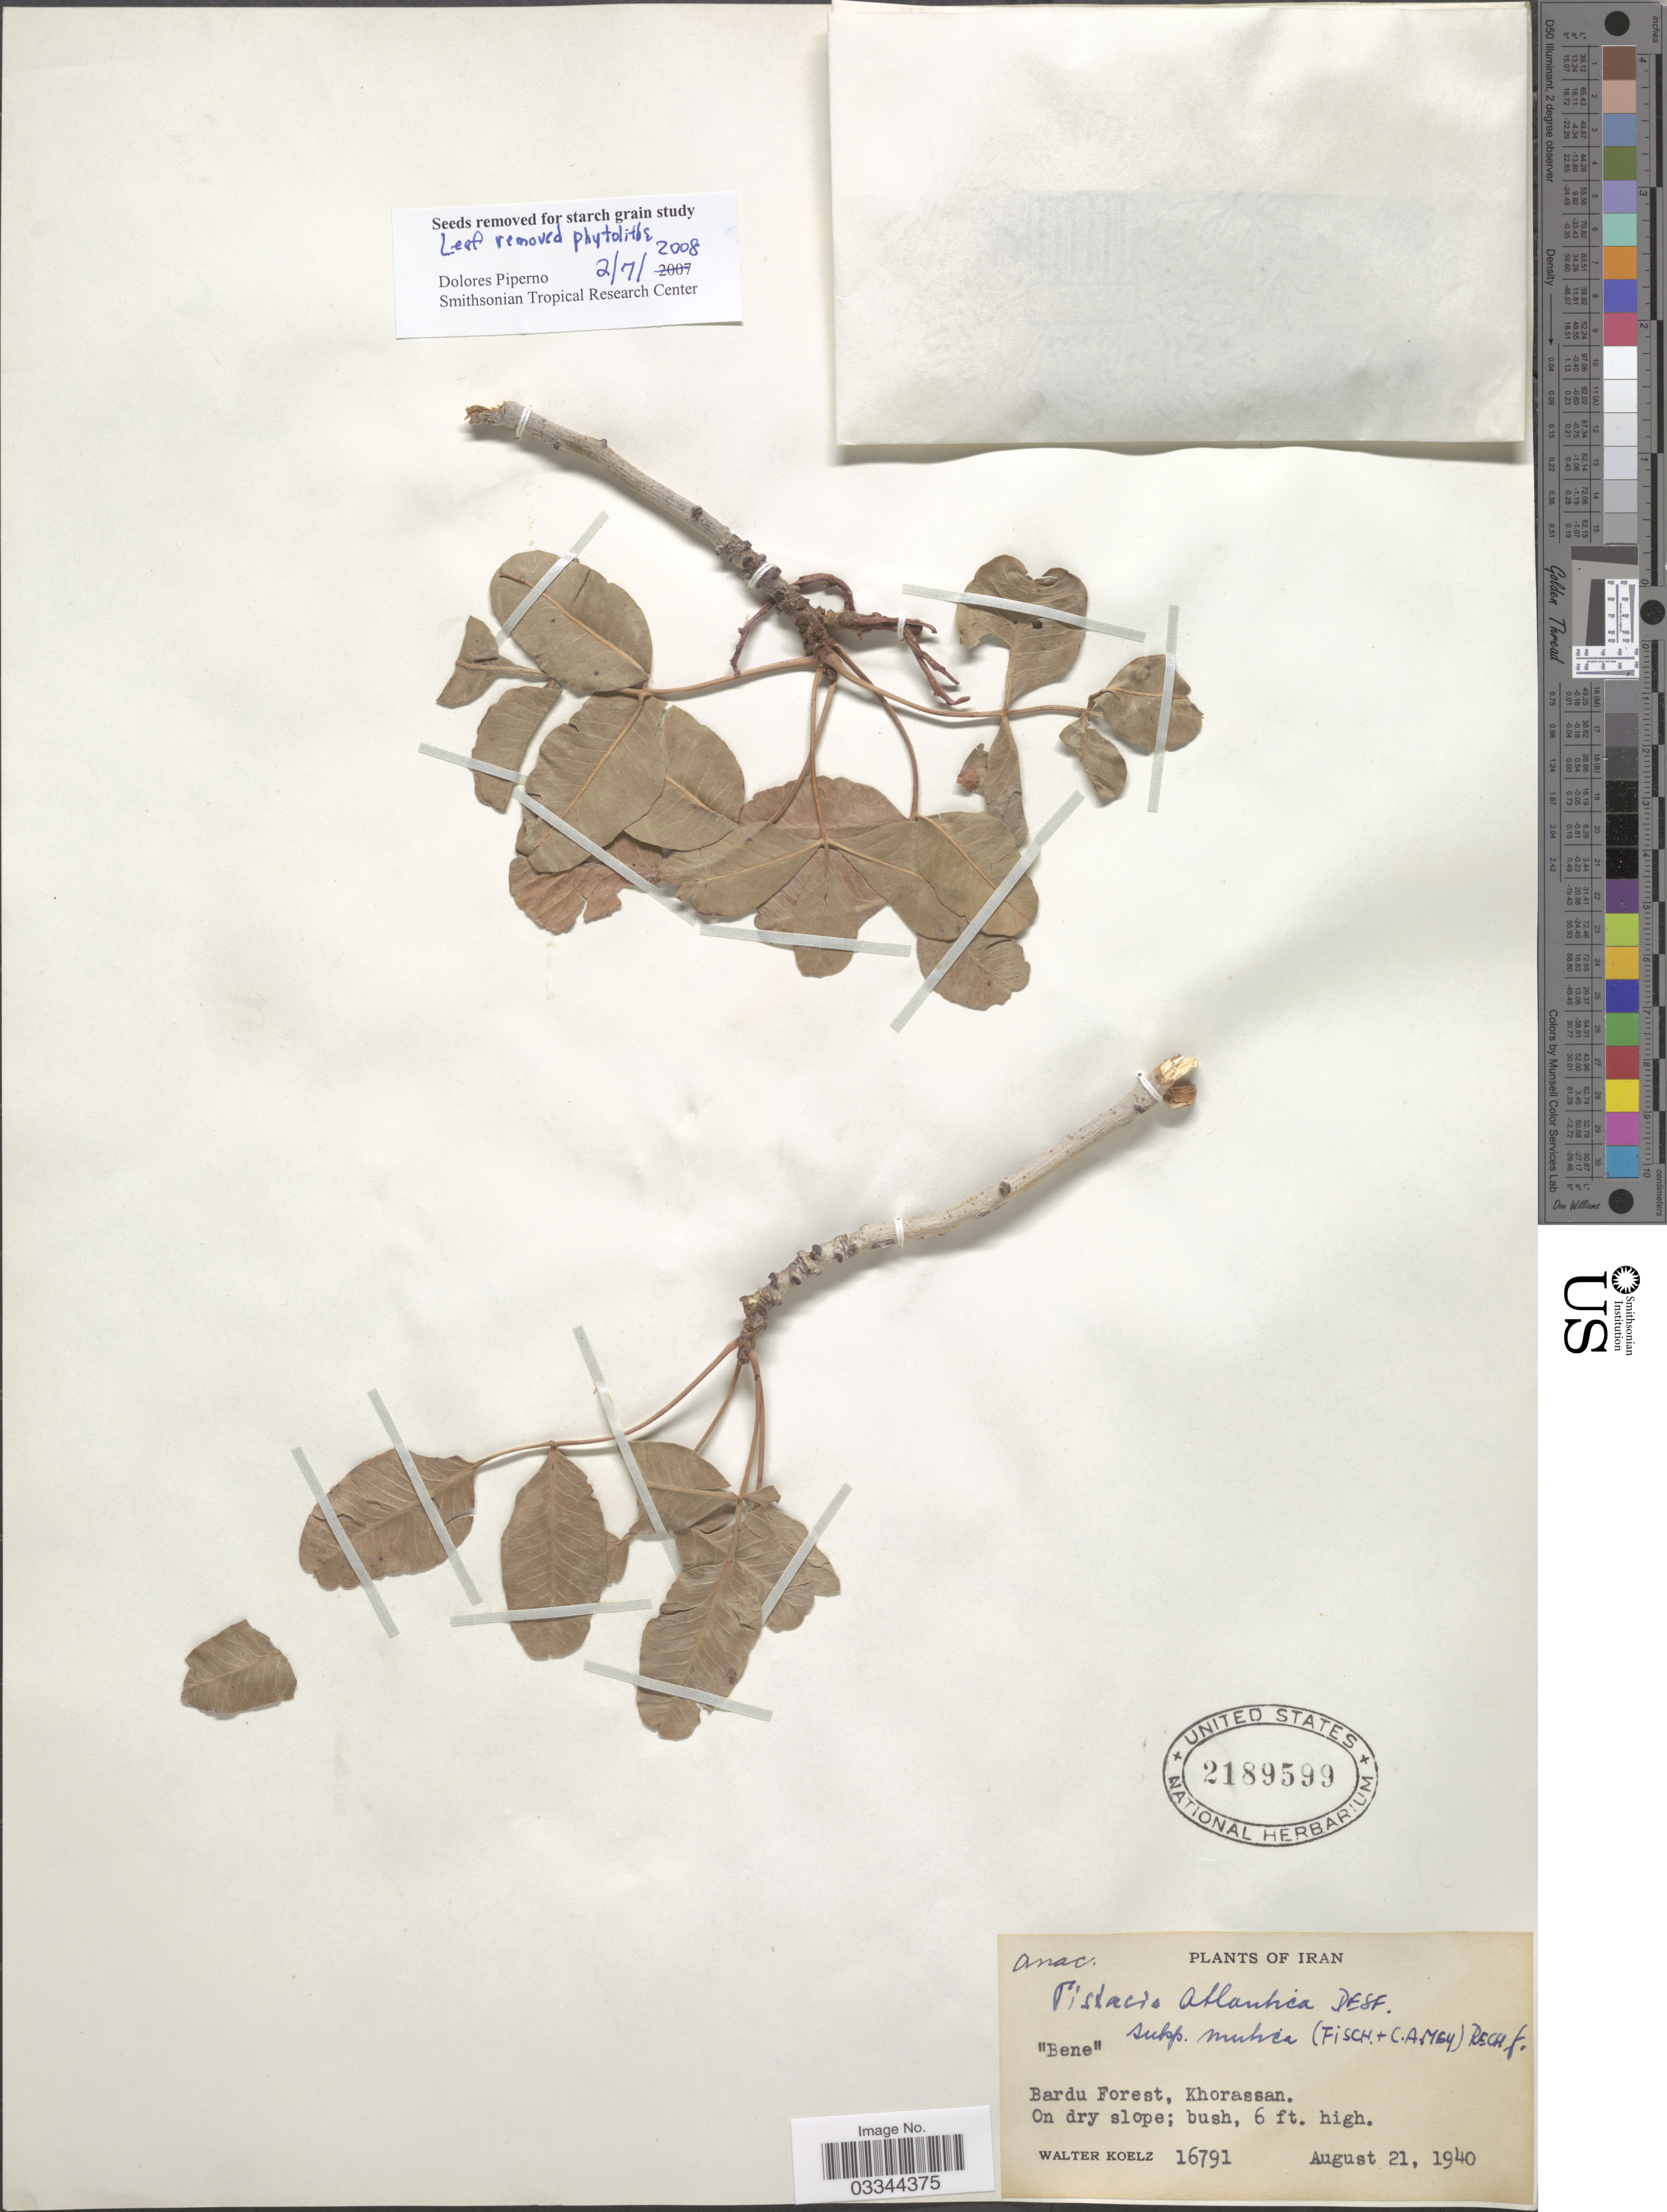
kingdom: Plantae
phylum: Tracheophyta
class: Magnoliopsida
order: Sapindales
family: Anacardiaceae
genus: Pistacia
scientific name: Pistacia atlantica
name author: Desf.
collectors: W. N. Koelz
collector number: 16791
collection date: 1940-08-21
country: Iran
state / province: Khorasan [obsolete]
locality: Bardu Forest, Khorassan.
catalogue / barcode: US 2189599